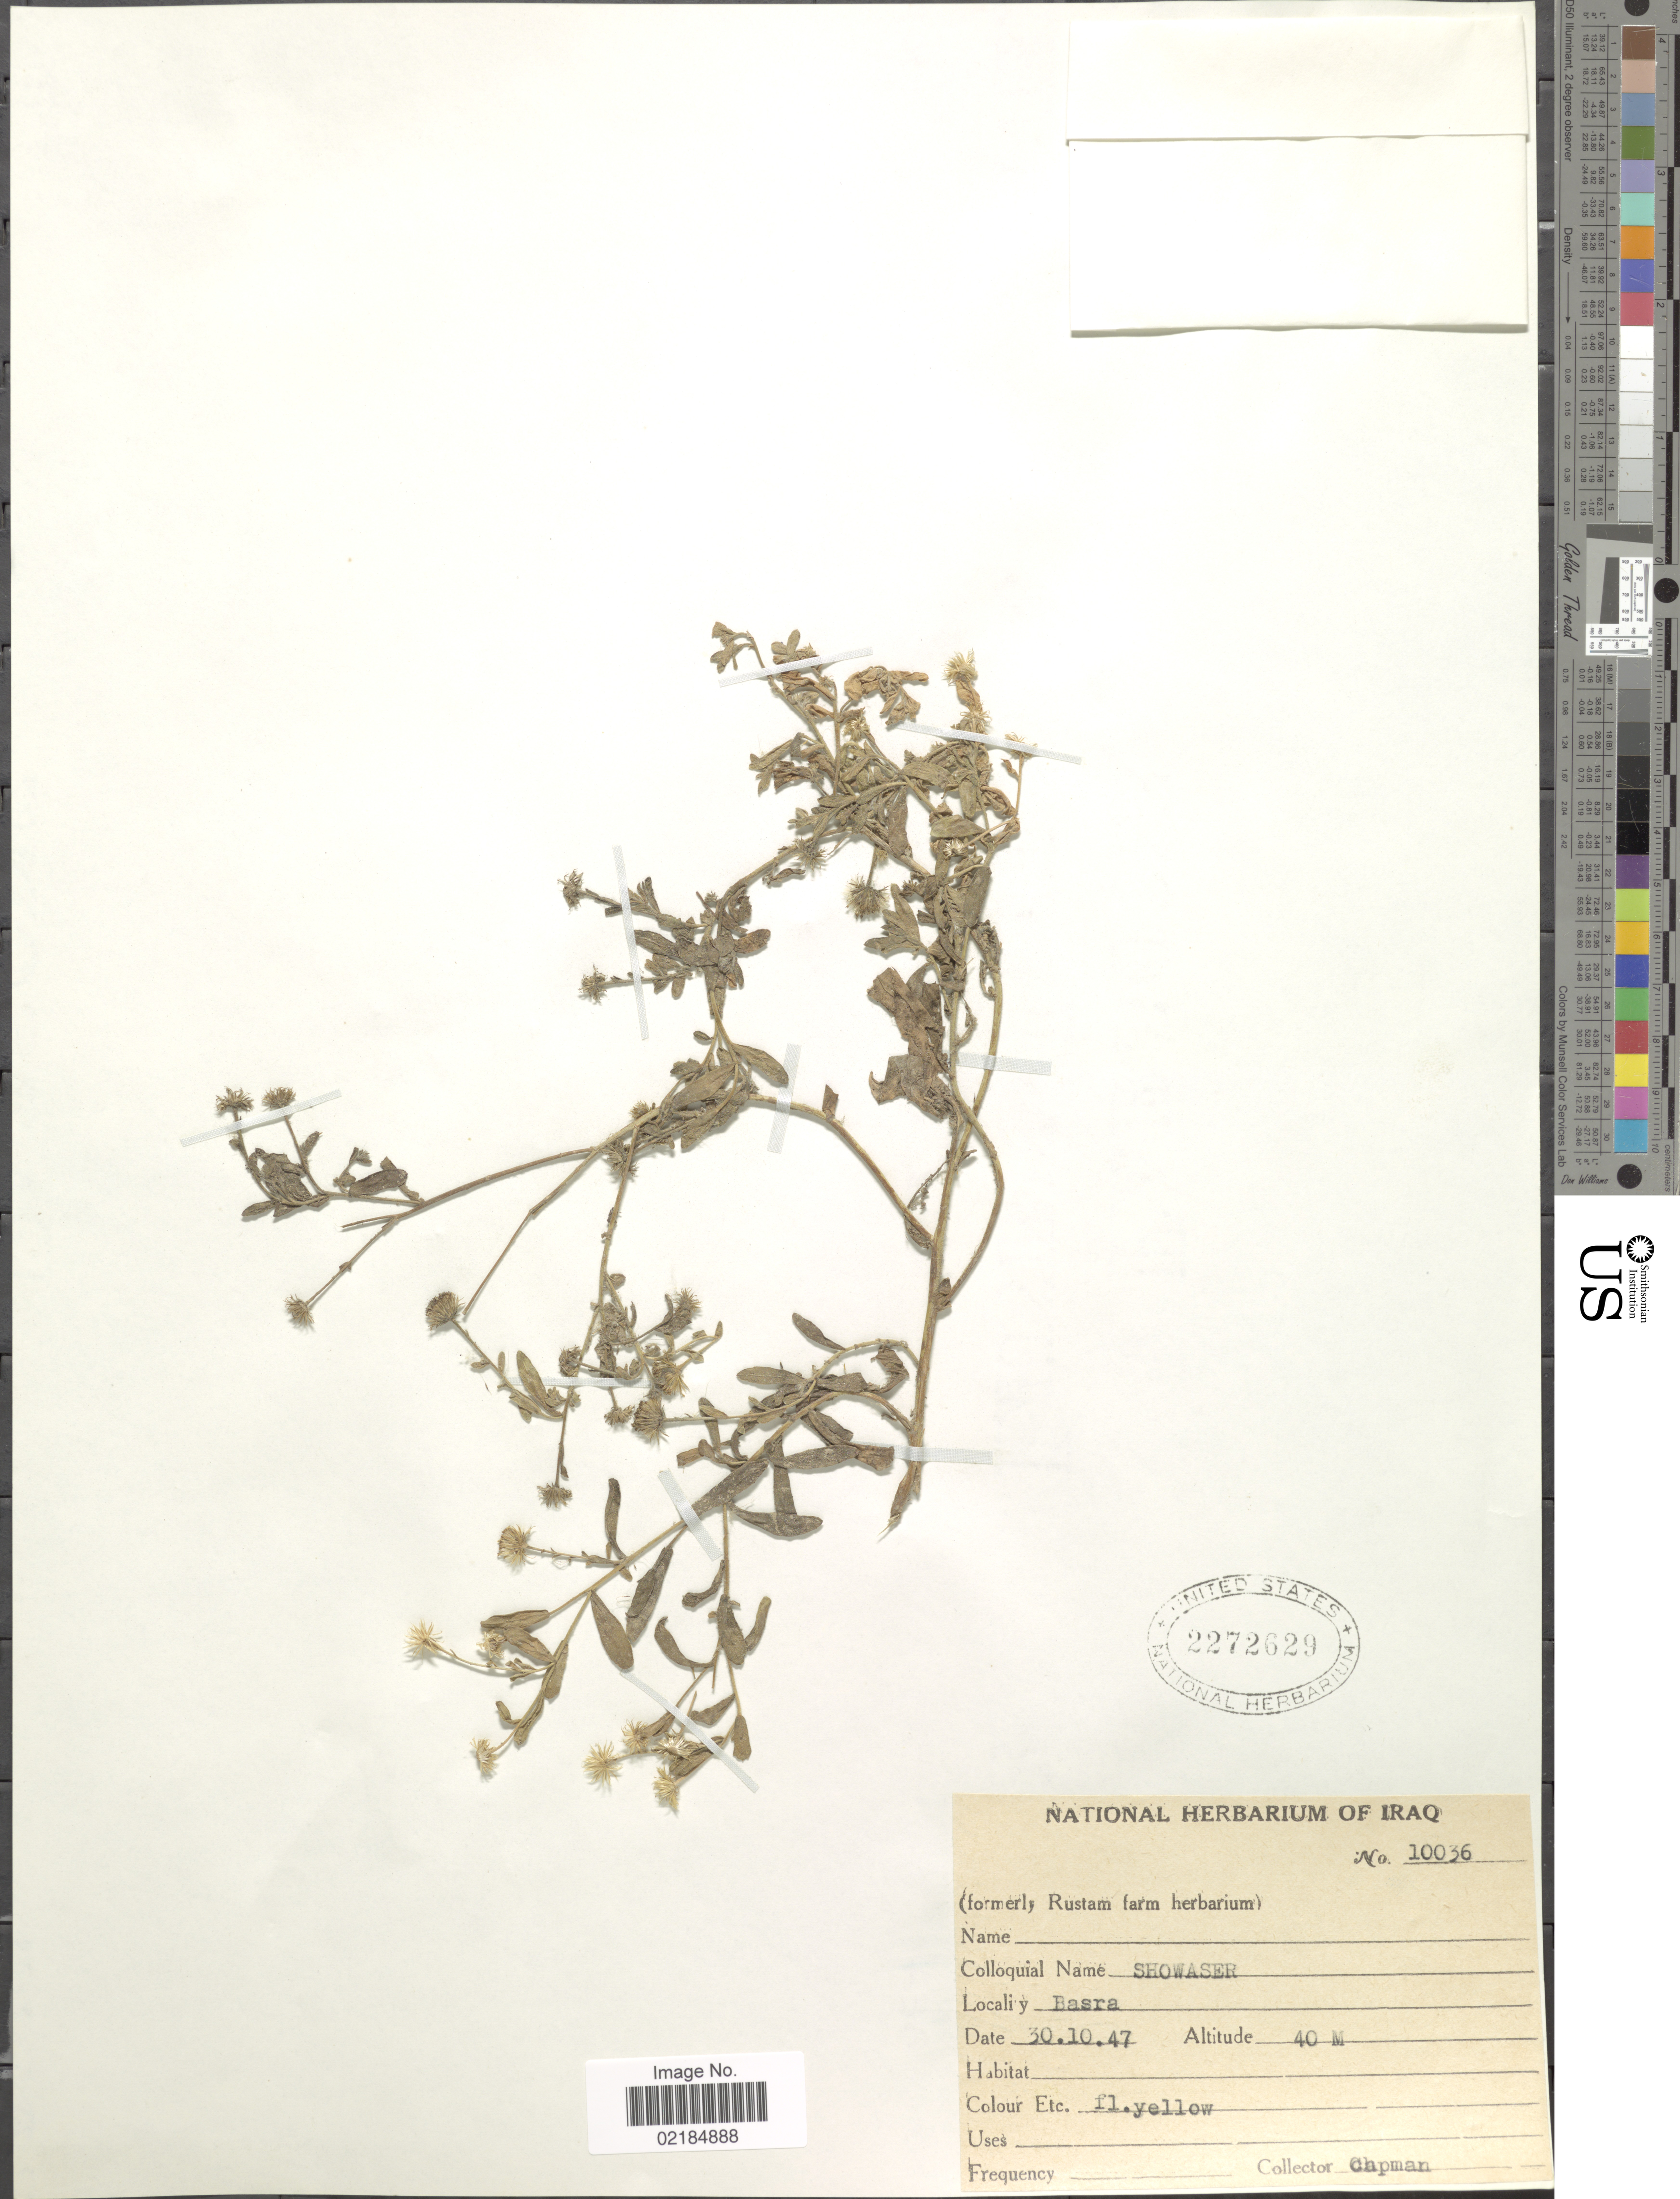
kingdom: Plantae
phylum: Tracheophyta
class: Magnoliopsida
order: Asterales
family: Asteraceae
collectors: A. Chapman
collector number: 10036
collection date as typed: Transcribed d/m/y: 30/10/47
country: Iraq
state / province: Al Basrah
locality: Basra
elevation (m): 40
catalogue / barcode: US 2272629